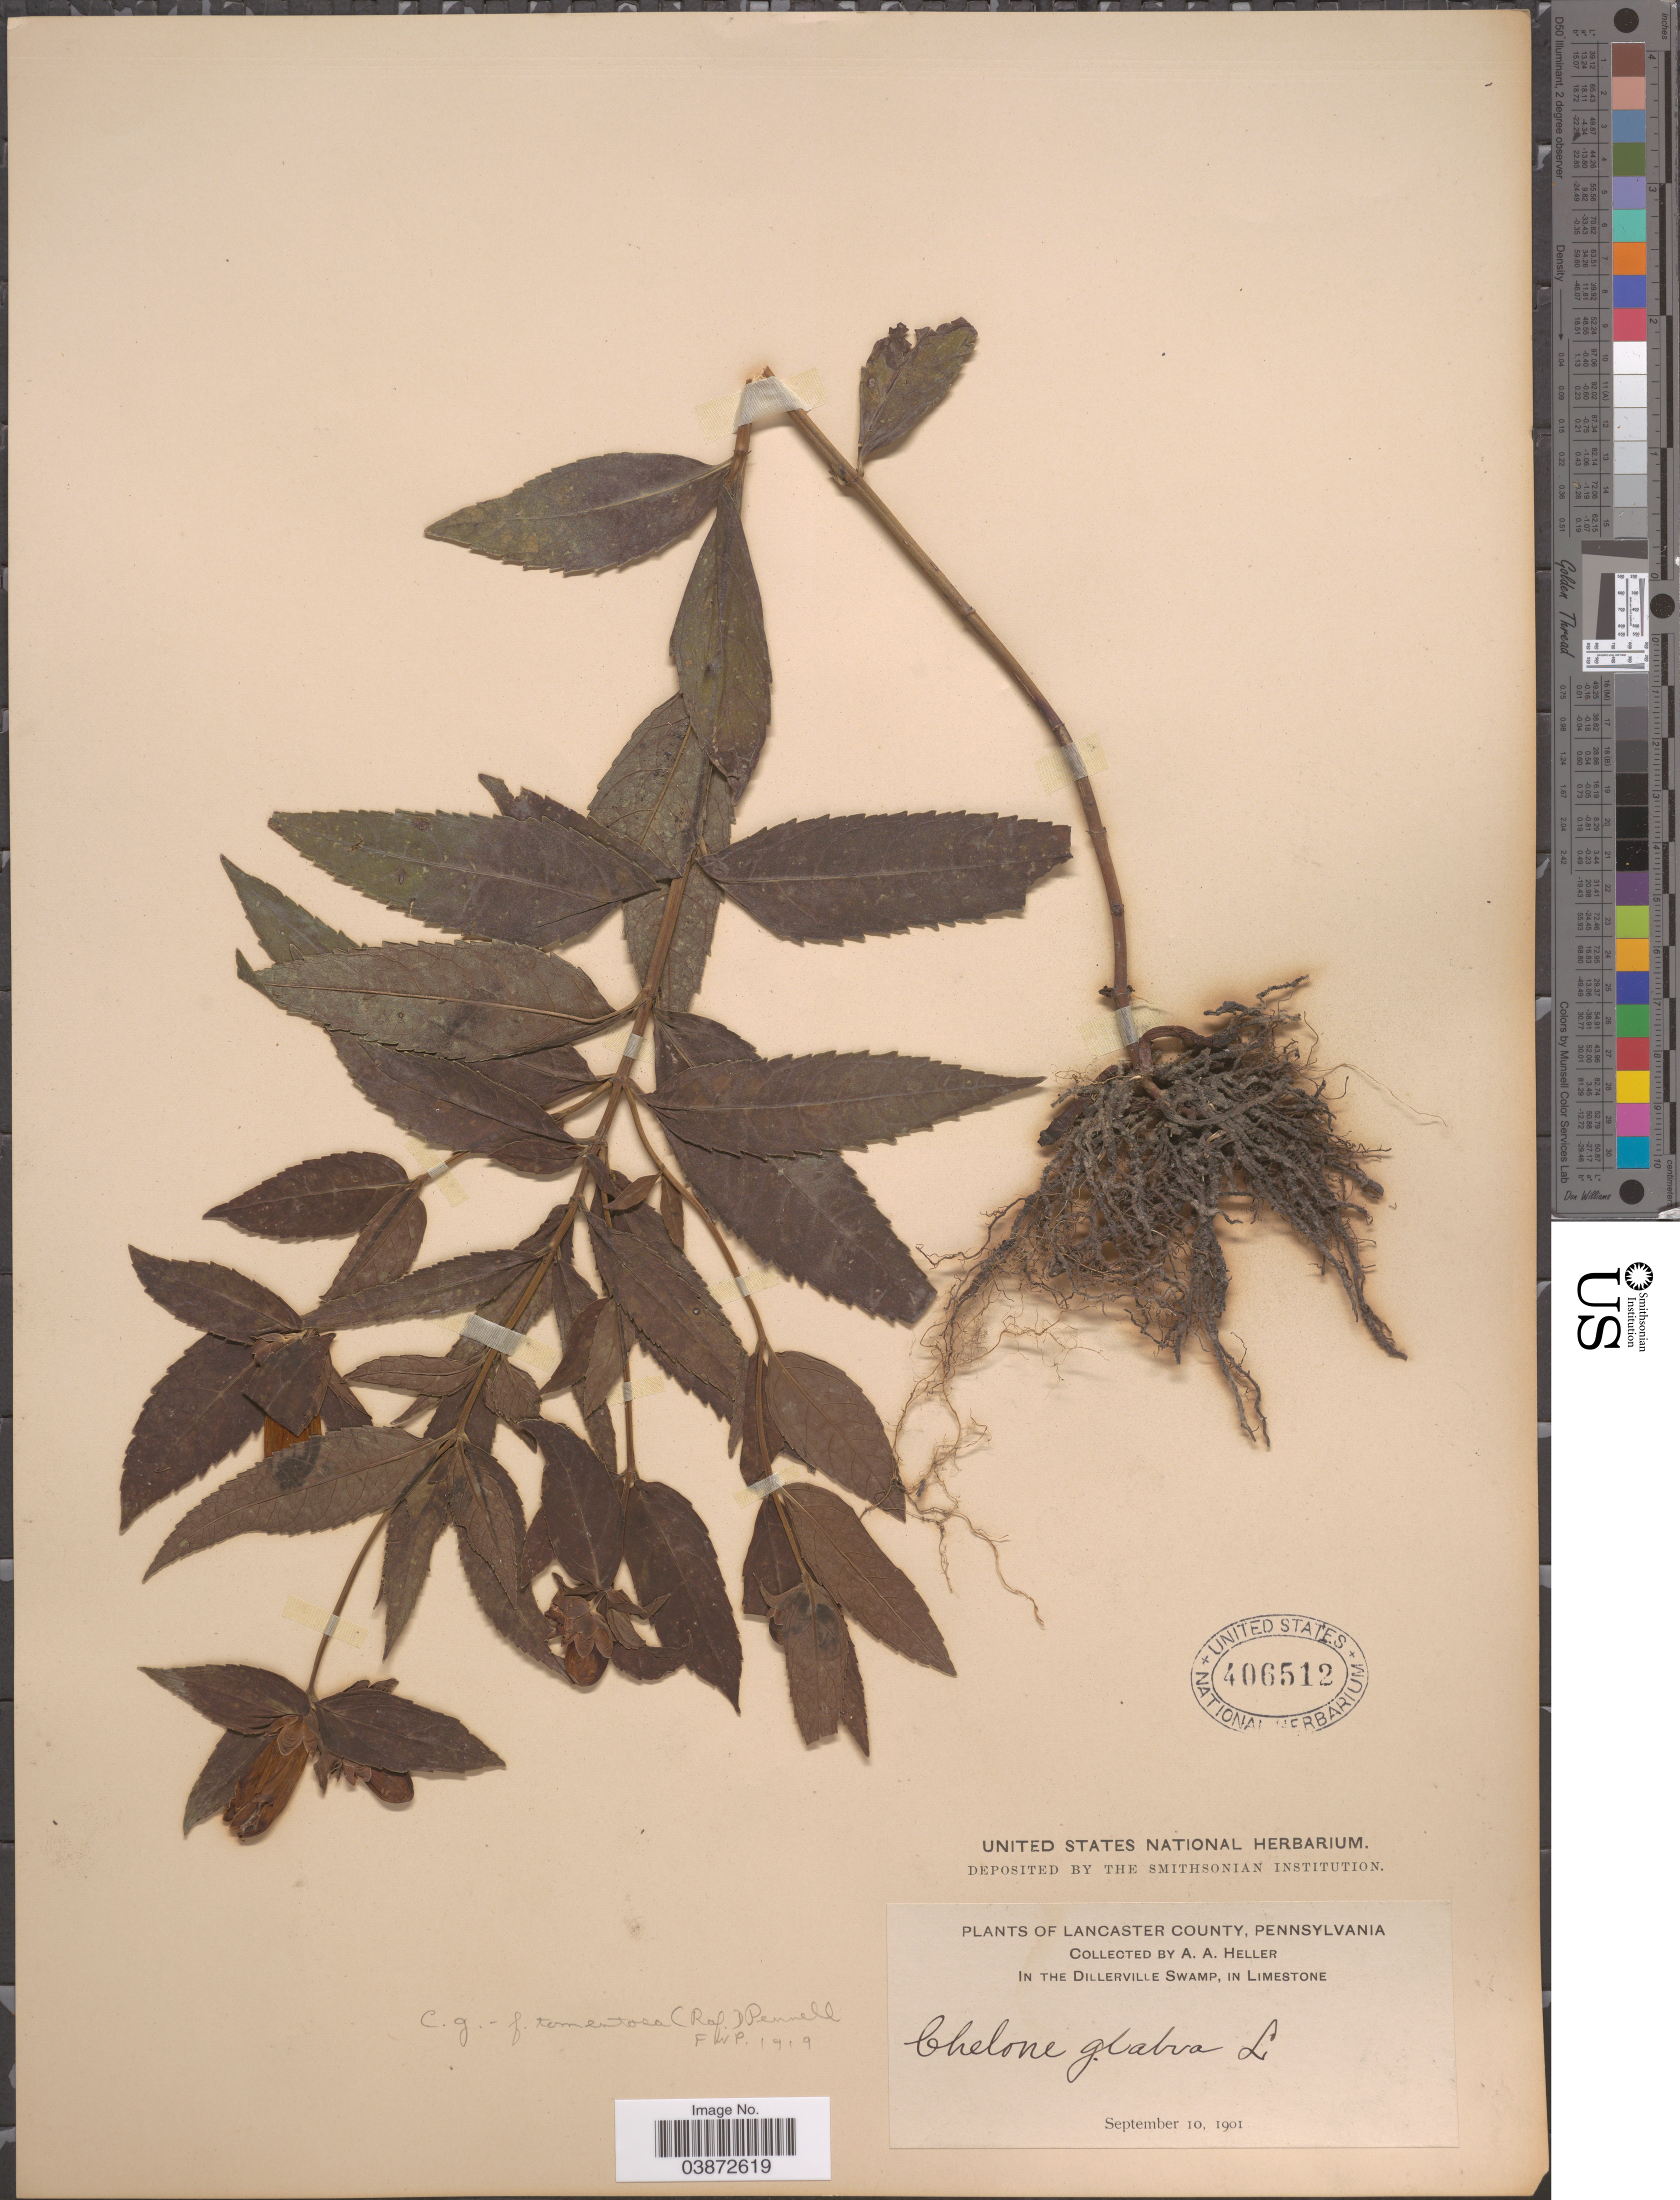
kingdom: Plantae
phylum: Tracheophyta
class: Magnoliopsida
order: Lamiales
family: Plantaginaceae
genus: Chelone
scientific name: Chelone glabra f. tomentosa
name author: (Raf.) Pennell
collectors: A. A. Heller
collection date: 1901-09-10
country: United States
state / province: Pennsylvania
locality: Lancaster County. In the Dillerville Swamp, in Limestone.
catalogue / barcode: US 406512